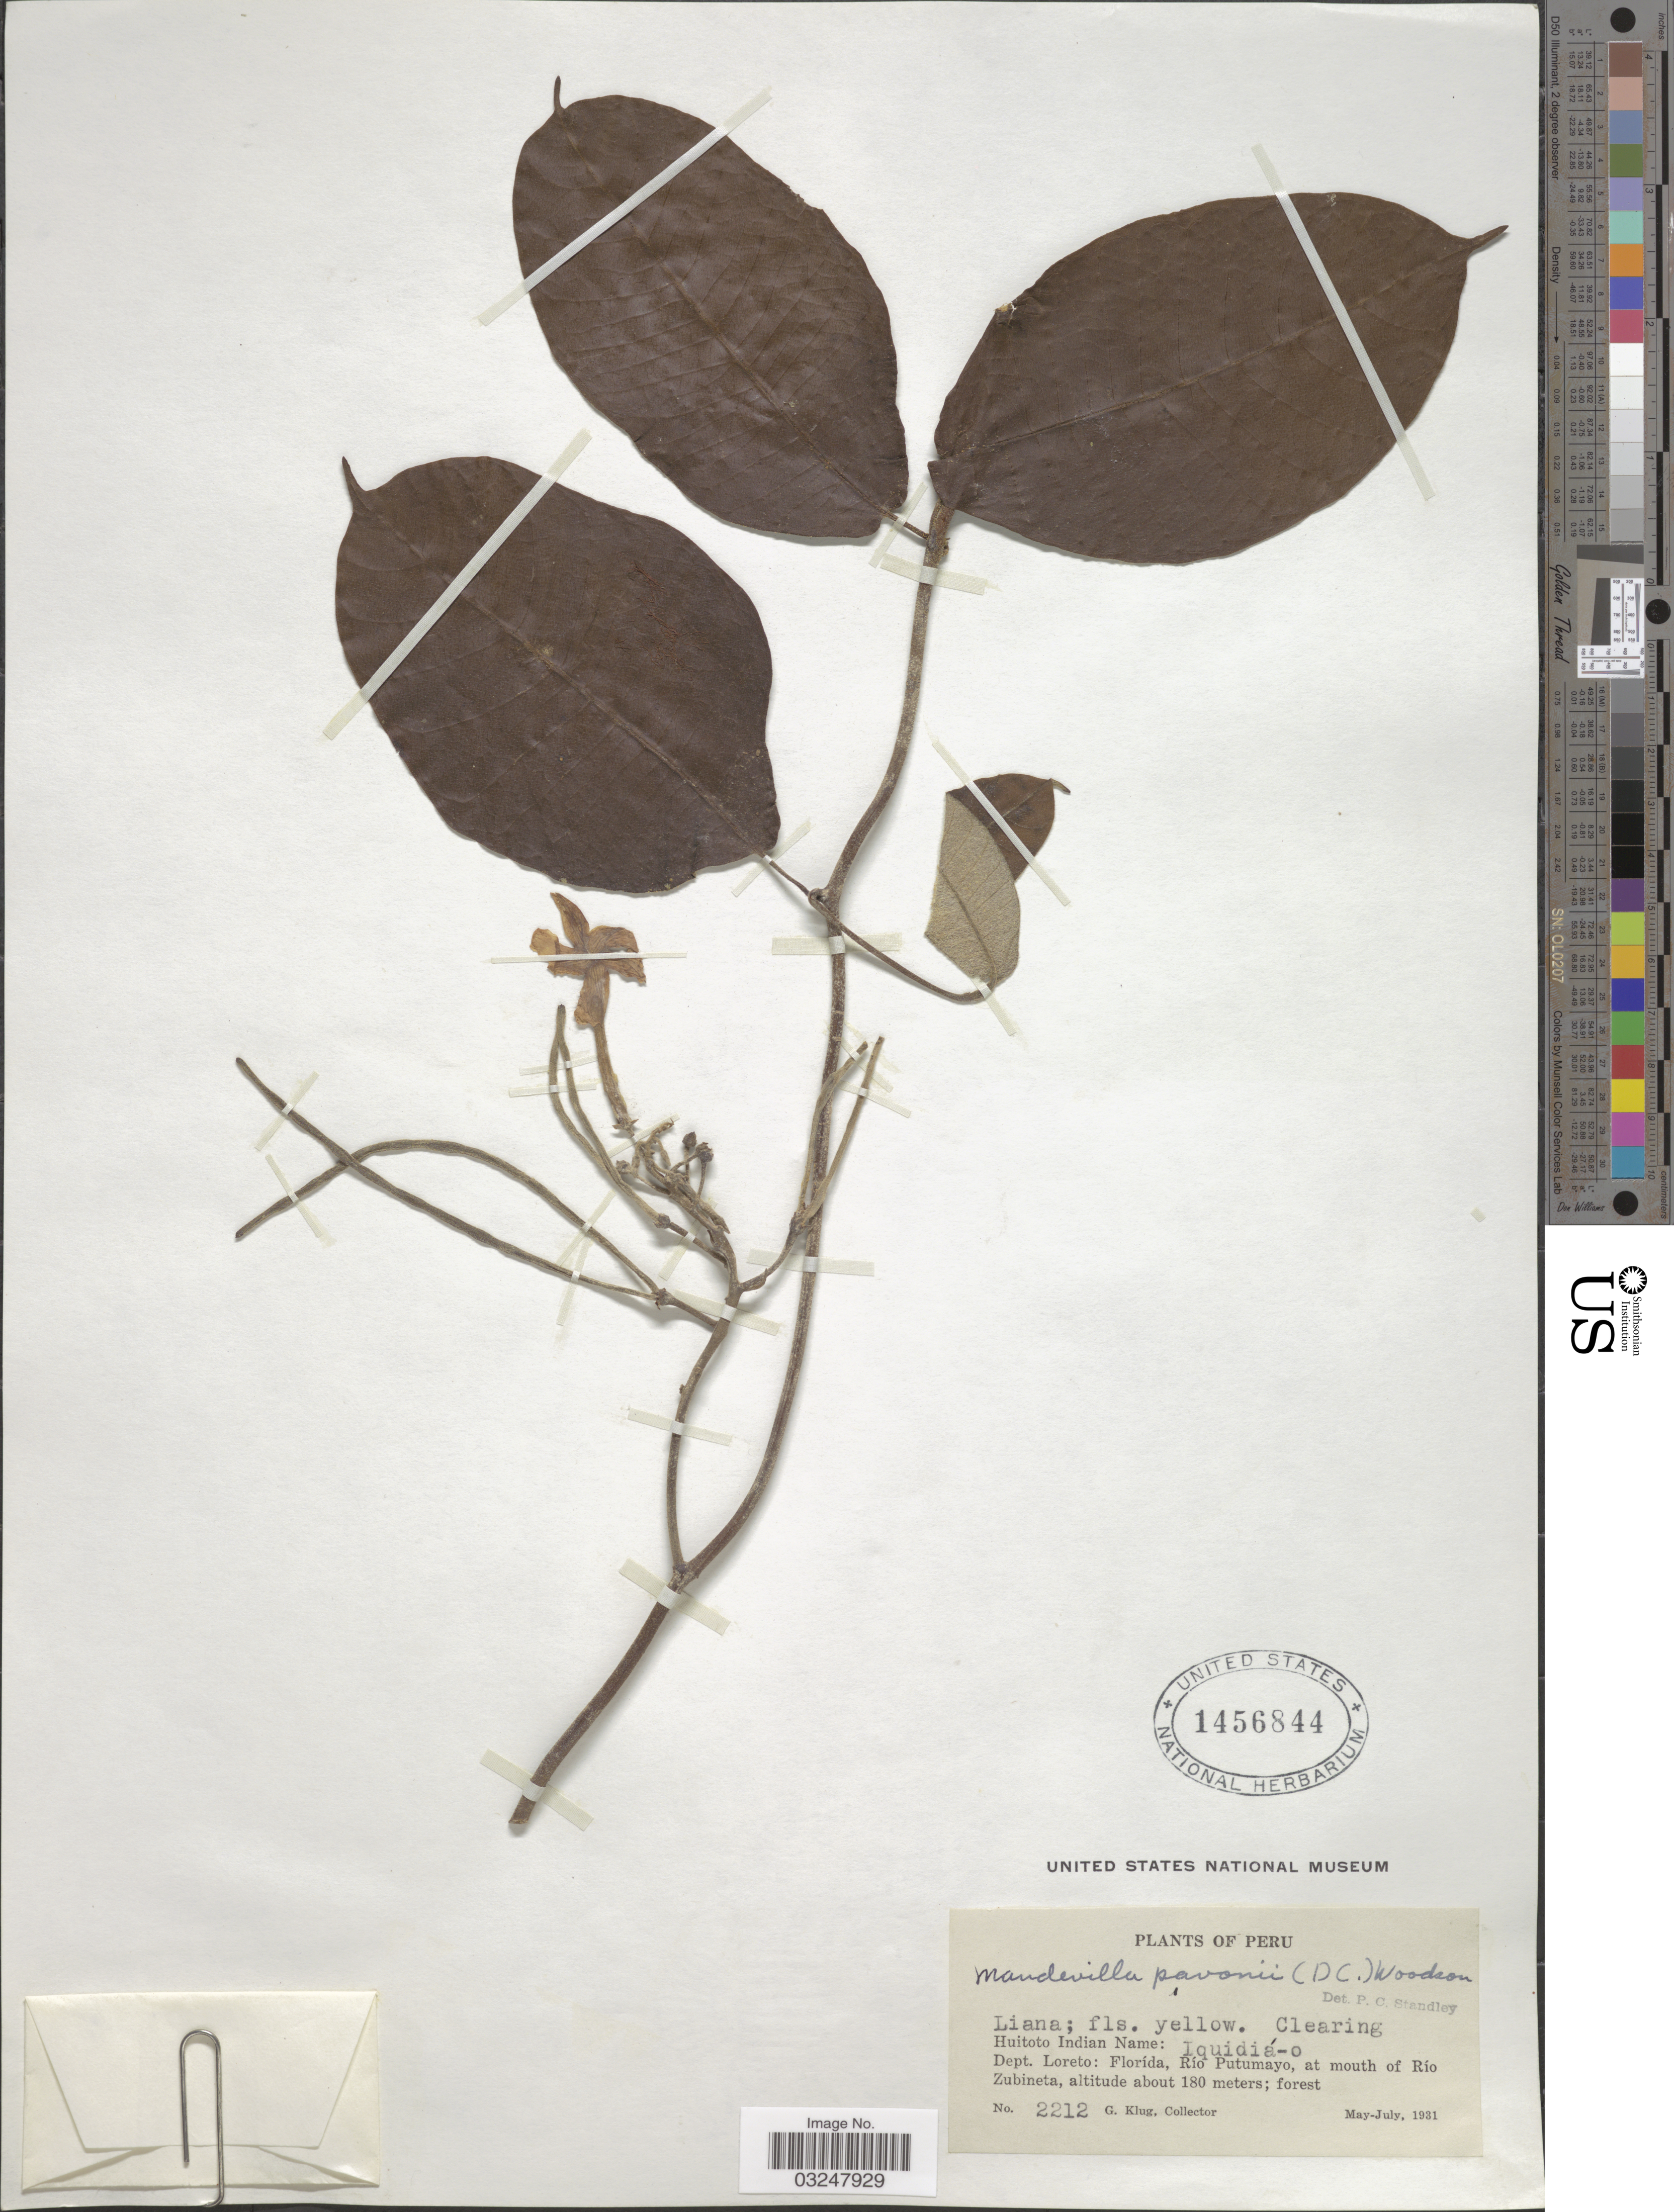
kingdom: Plantae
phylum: Tracheophyta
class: Magnoliopsida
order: Gentianales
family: Apocynaceae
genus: Mandevilla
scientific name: Mandevilla pavonii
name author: (A. DC.) Woodson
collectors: G. Klug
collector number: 2212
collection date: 1931-05/1931-07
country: Peru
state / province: Loreto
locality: Dept. Loreto: Florída: Río Putumayo, at mouth of Río Zubineta.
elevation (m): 180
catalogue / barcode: US 1456844